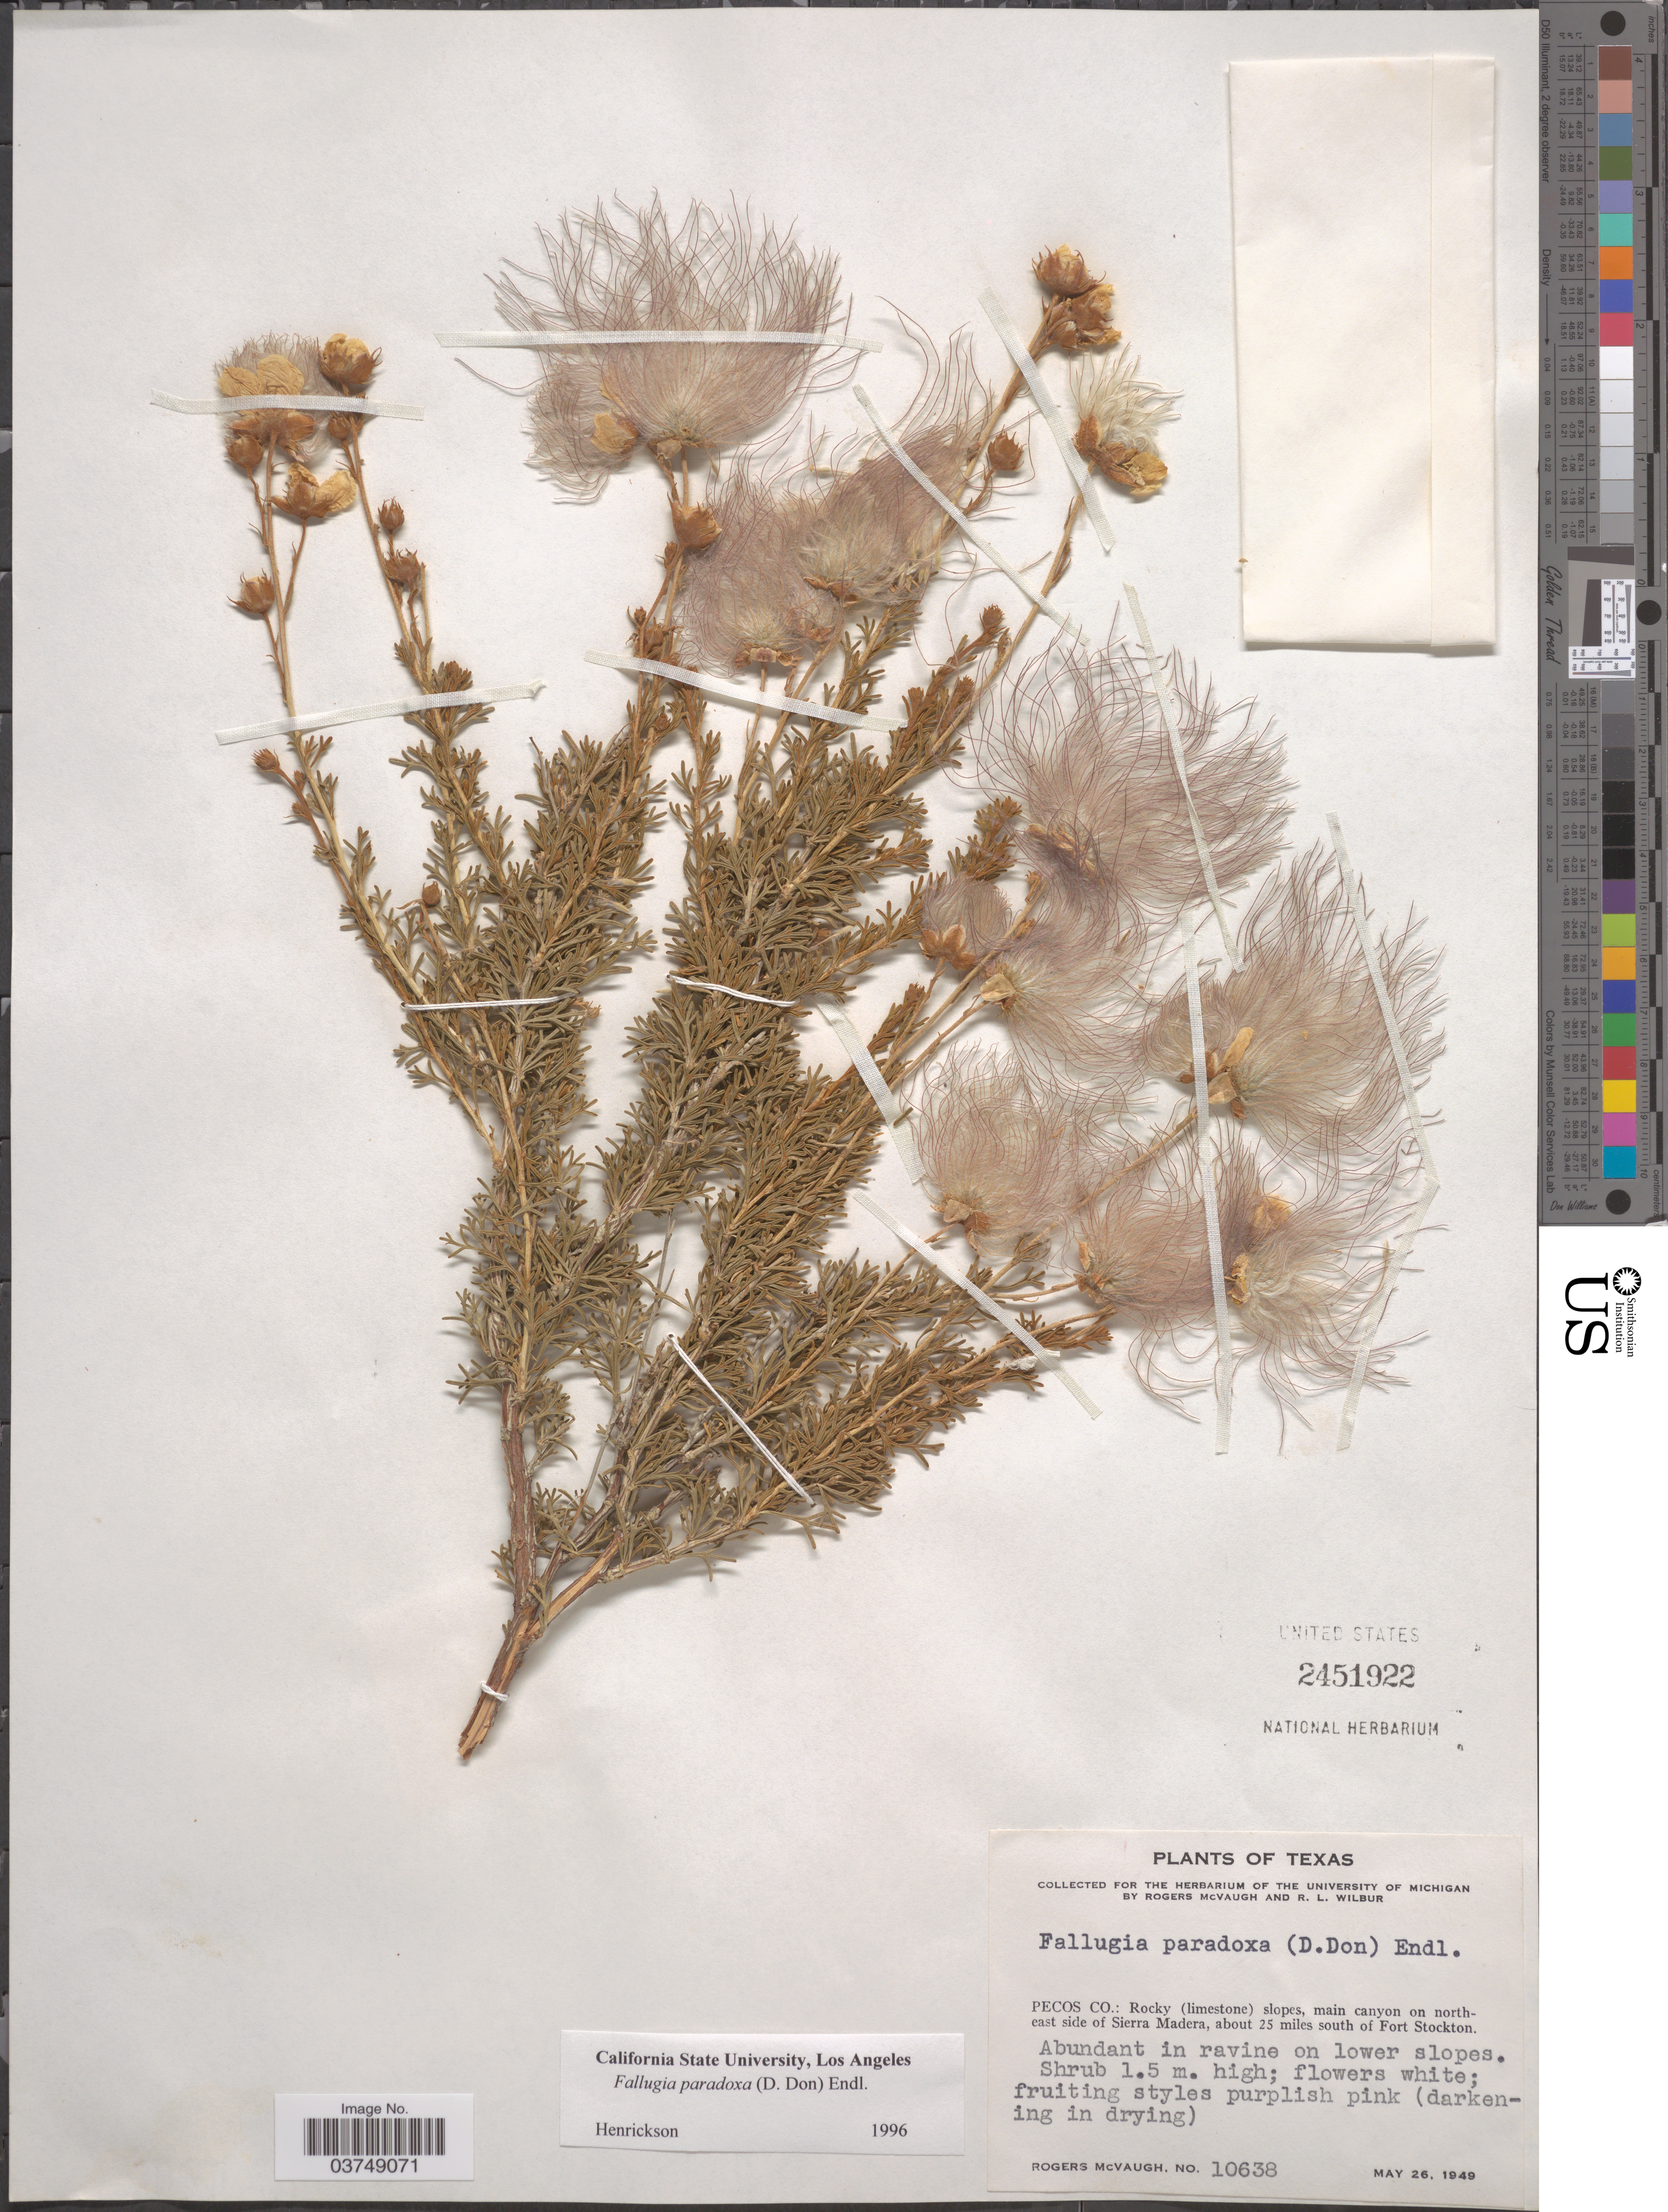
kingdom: Plantae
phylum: Tracheophyta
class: Magnoliopsida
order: Rosales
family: Rosaceae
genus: Fallugia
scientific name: Fallugia paradoxa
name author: (D. Don ex Tilloch & T. Taylor) Endl. ex Torr.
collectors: R. McVaugh & R. L. Wilbur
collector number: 10638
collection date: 1949-05-26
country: United States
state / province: Texas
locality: Pecos Co.: Rocky (limestone) slopes, main canyon on north-east side of Sierra Madera, about 25 miles south of Fort Stockton.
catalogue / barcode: US 2451922